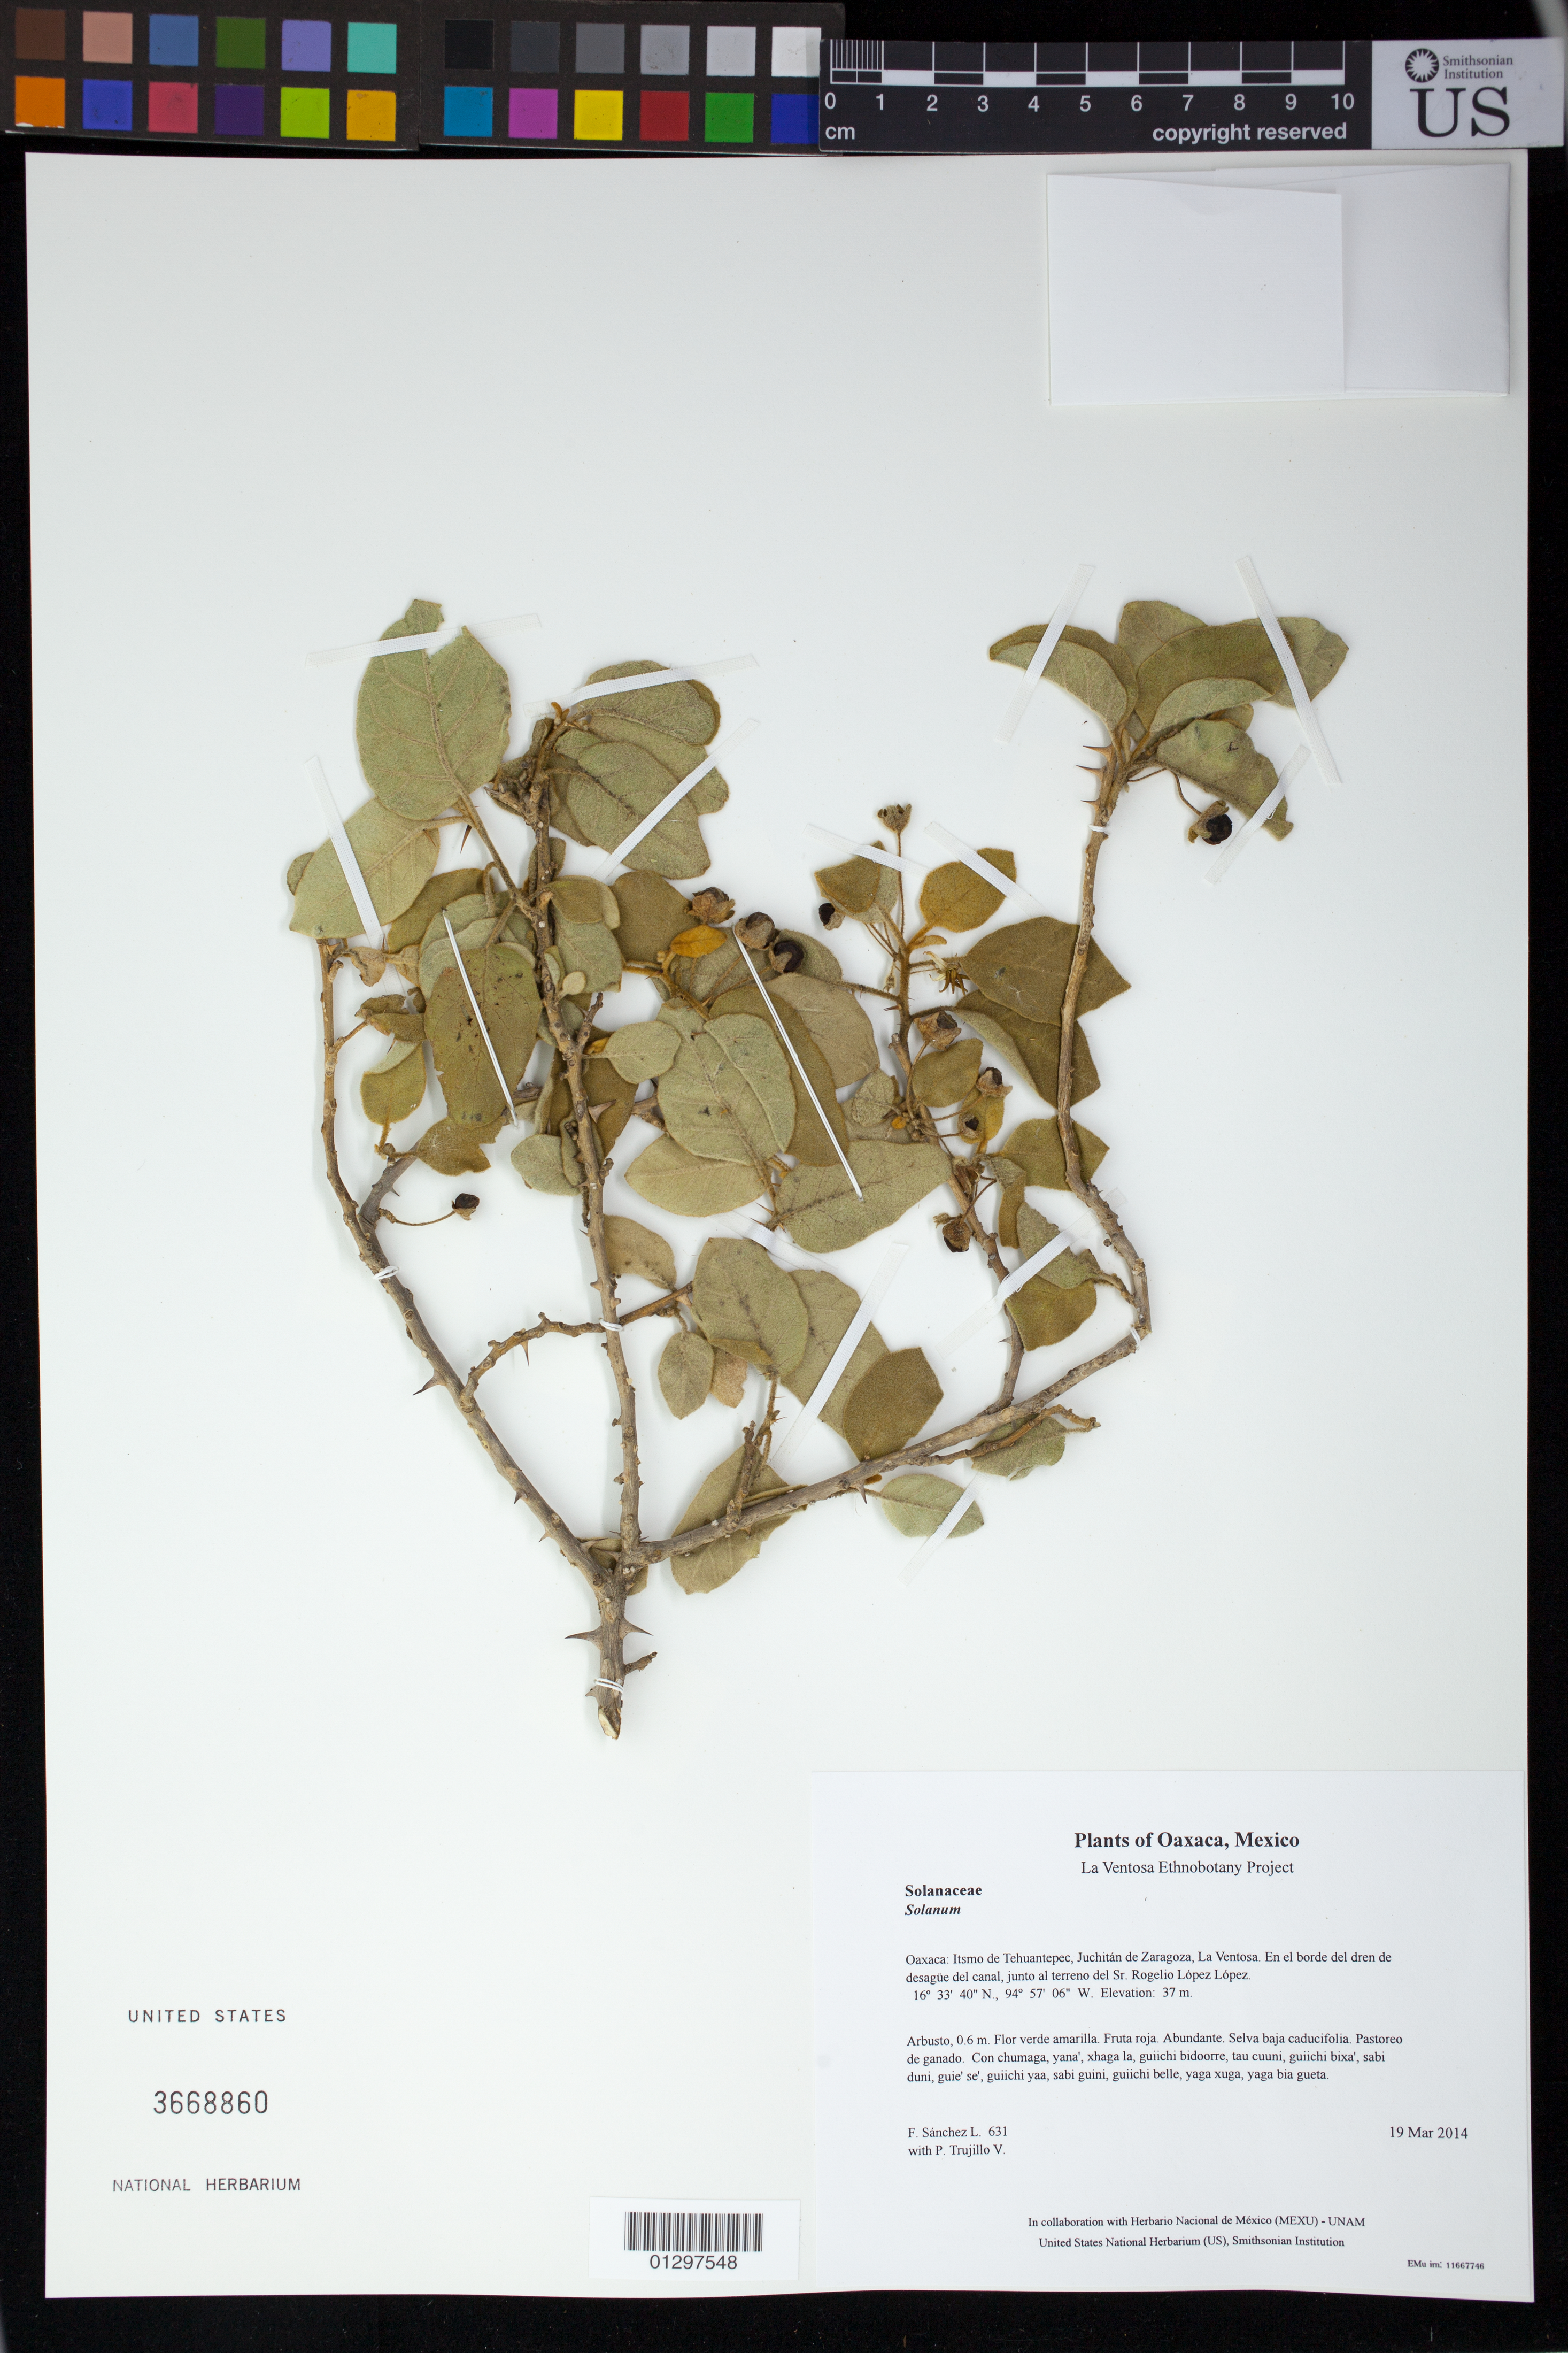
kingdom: Plantae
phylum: Tracheophyta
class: Magnoliopsida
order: Solanales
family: Solanaceae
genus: Solanum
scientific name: Solanum dasyanthum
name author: Brandegee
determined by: Velasco G., Kenia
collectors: F. Sánchez L. & P. Trujillo V.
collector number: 631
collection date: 2014-03-19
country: Mexico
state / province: Oaxaca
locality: Itsmo de Tehuantepec, Juchitán de Zaragoza, La Ventosa. En el borde del dren de desagüe del canal, junto al terreno del Sr. Rogelio López López.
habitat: Selva baja caducifolia. Pastoreo de ganado.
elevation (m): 37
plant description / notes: JEBOT, MEXU, SERO, US; Yaga bandaga. 0.6 m. Guie' naquichi' naguchi. Cuaananaxhi naxiña'. Stale.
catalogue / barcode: US 3668860